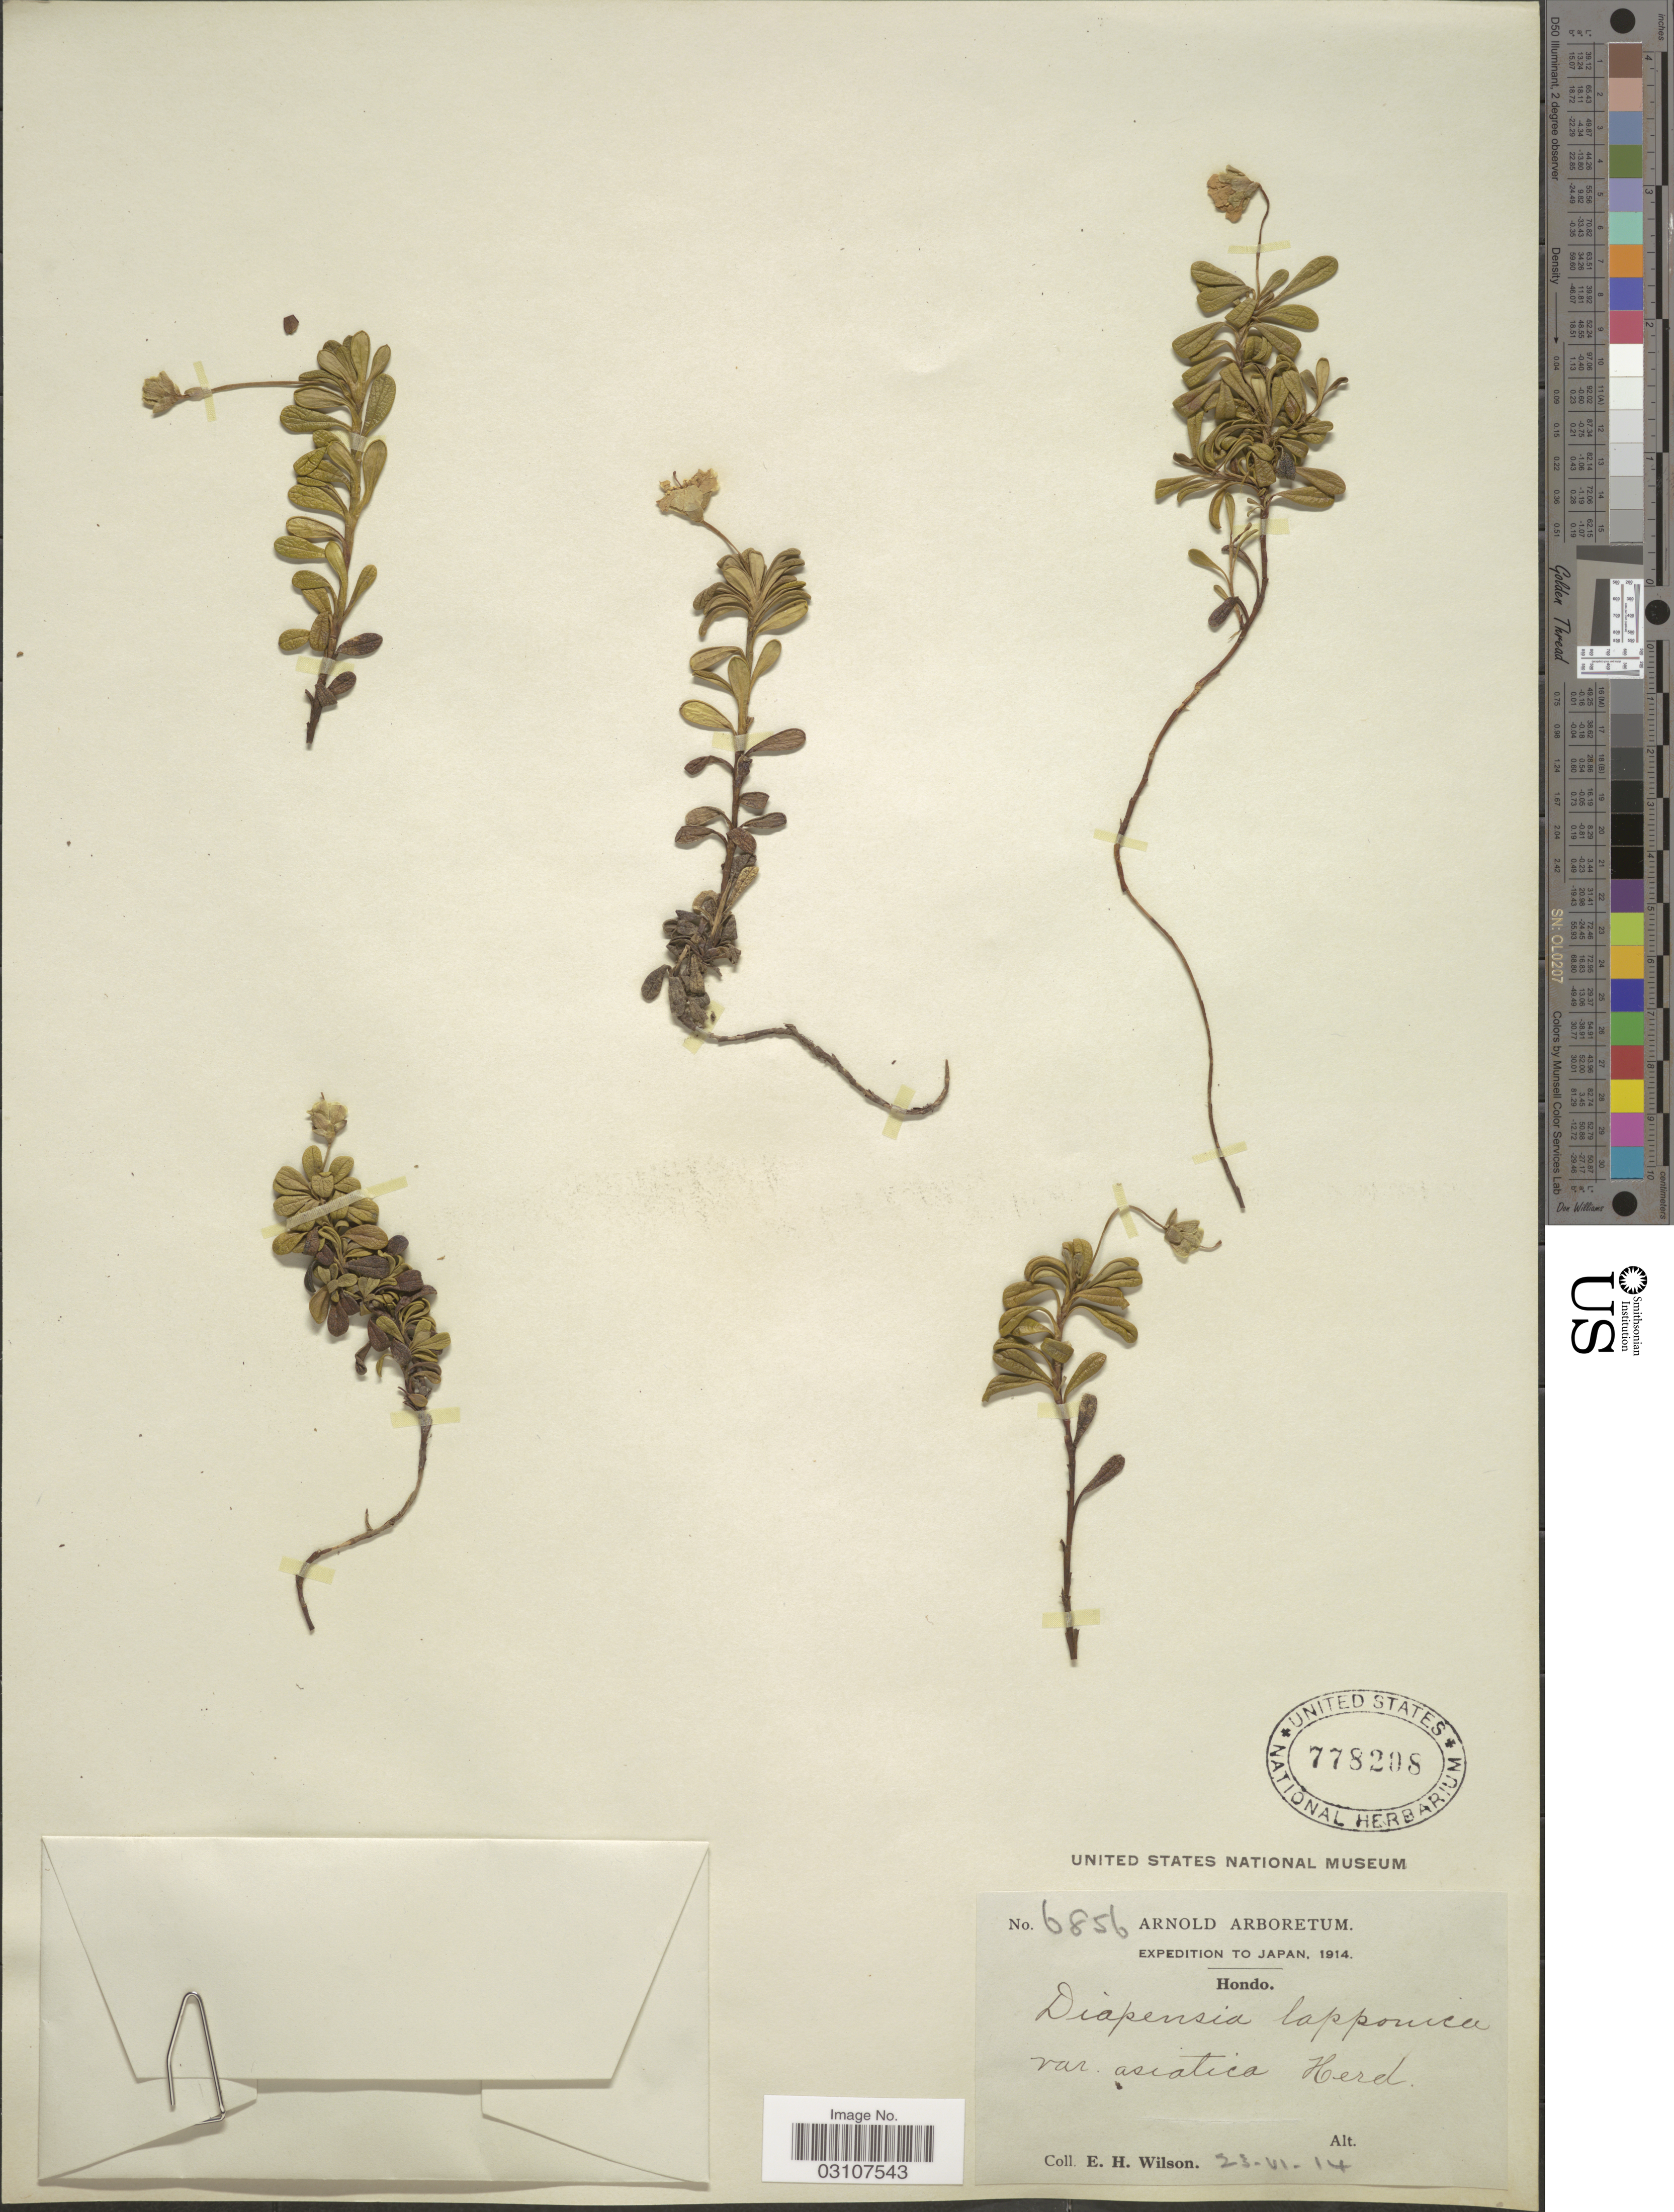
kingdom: Plantae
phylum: Tracheophyta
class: Magnoliopsida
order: Ericales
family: Diapensiaceae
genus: Diapensia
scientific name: Diapensia lapponica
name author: L.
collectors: E. Wilson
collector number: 6856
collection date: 1914-06-23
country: Japan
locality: Hondo.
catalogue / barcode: US 778208